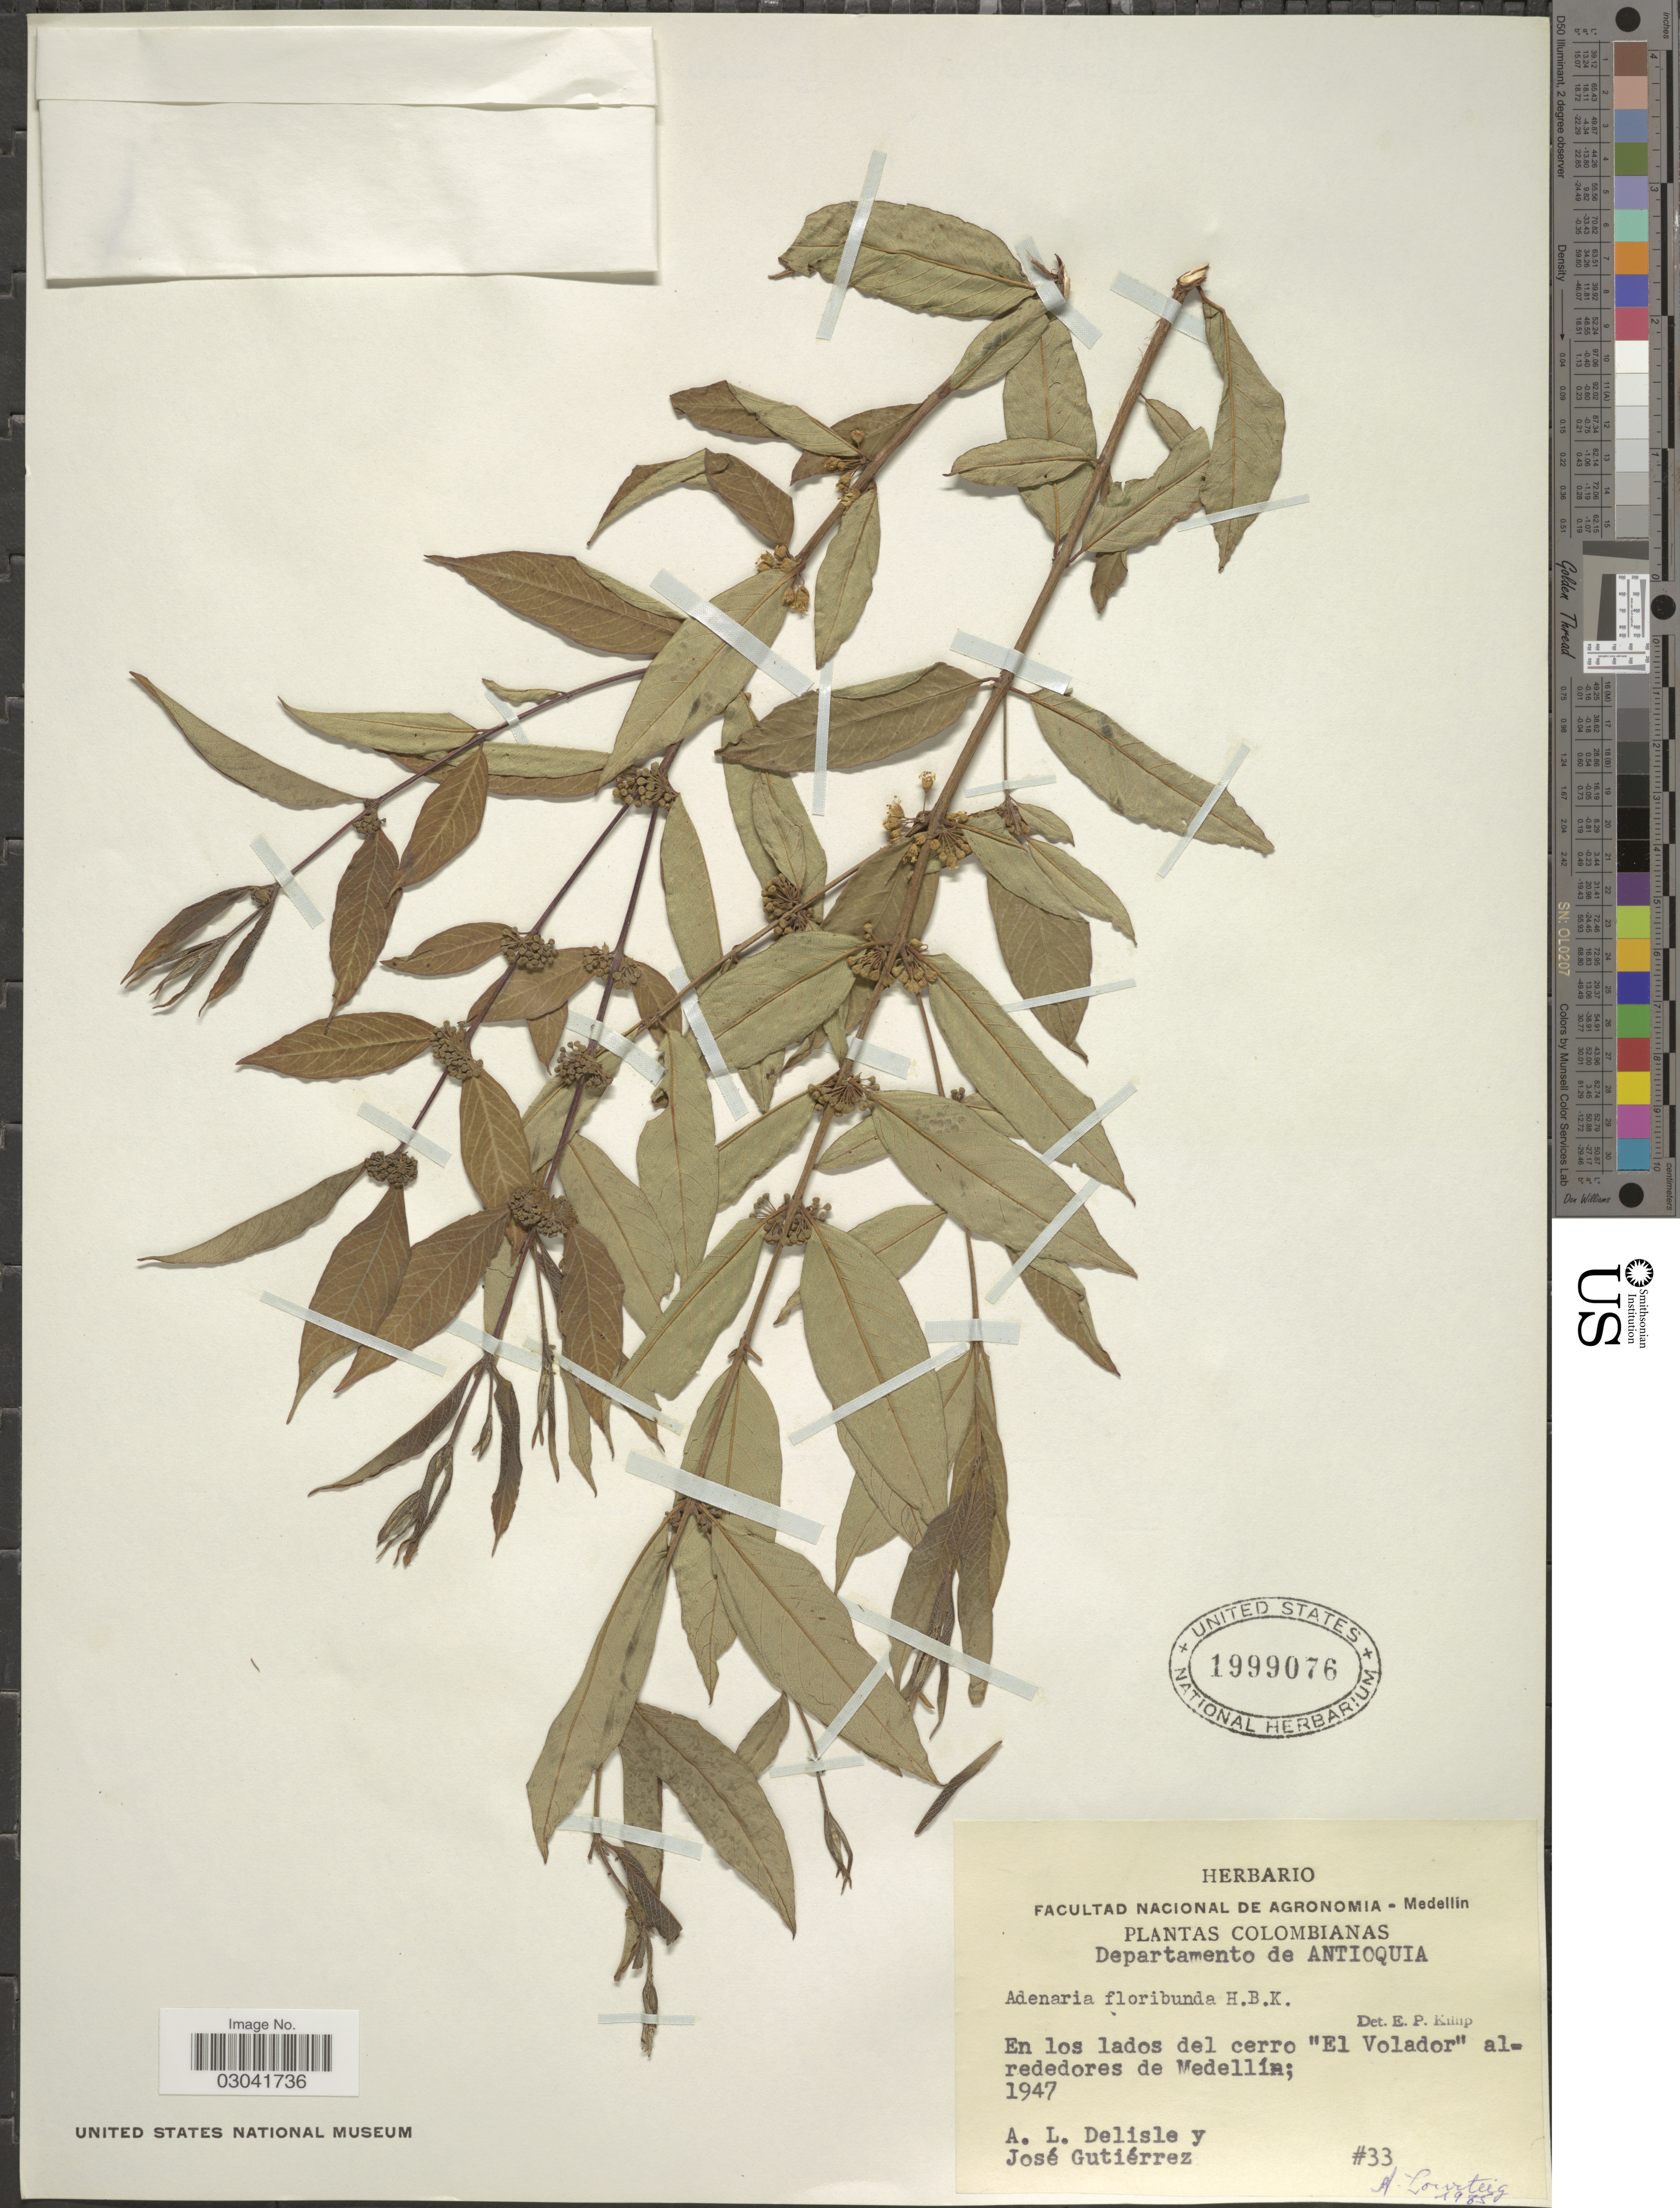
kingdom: Plantae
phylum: Tracheophyta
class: Magnoliopsida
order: Myrtales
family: Lythraceae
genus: Adenaria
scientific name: Adenaria floribunda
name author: Kunth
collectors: A. Delisle & J. Gutiérrez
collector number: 33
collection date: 1947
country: Colombia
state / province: Antioquia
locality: Departamento de Antioquia. En los lados del cerro "El Volador" alrededores de Medellín.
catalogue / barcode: US 1999076